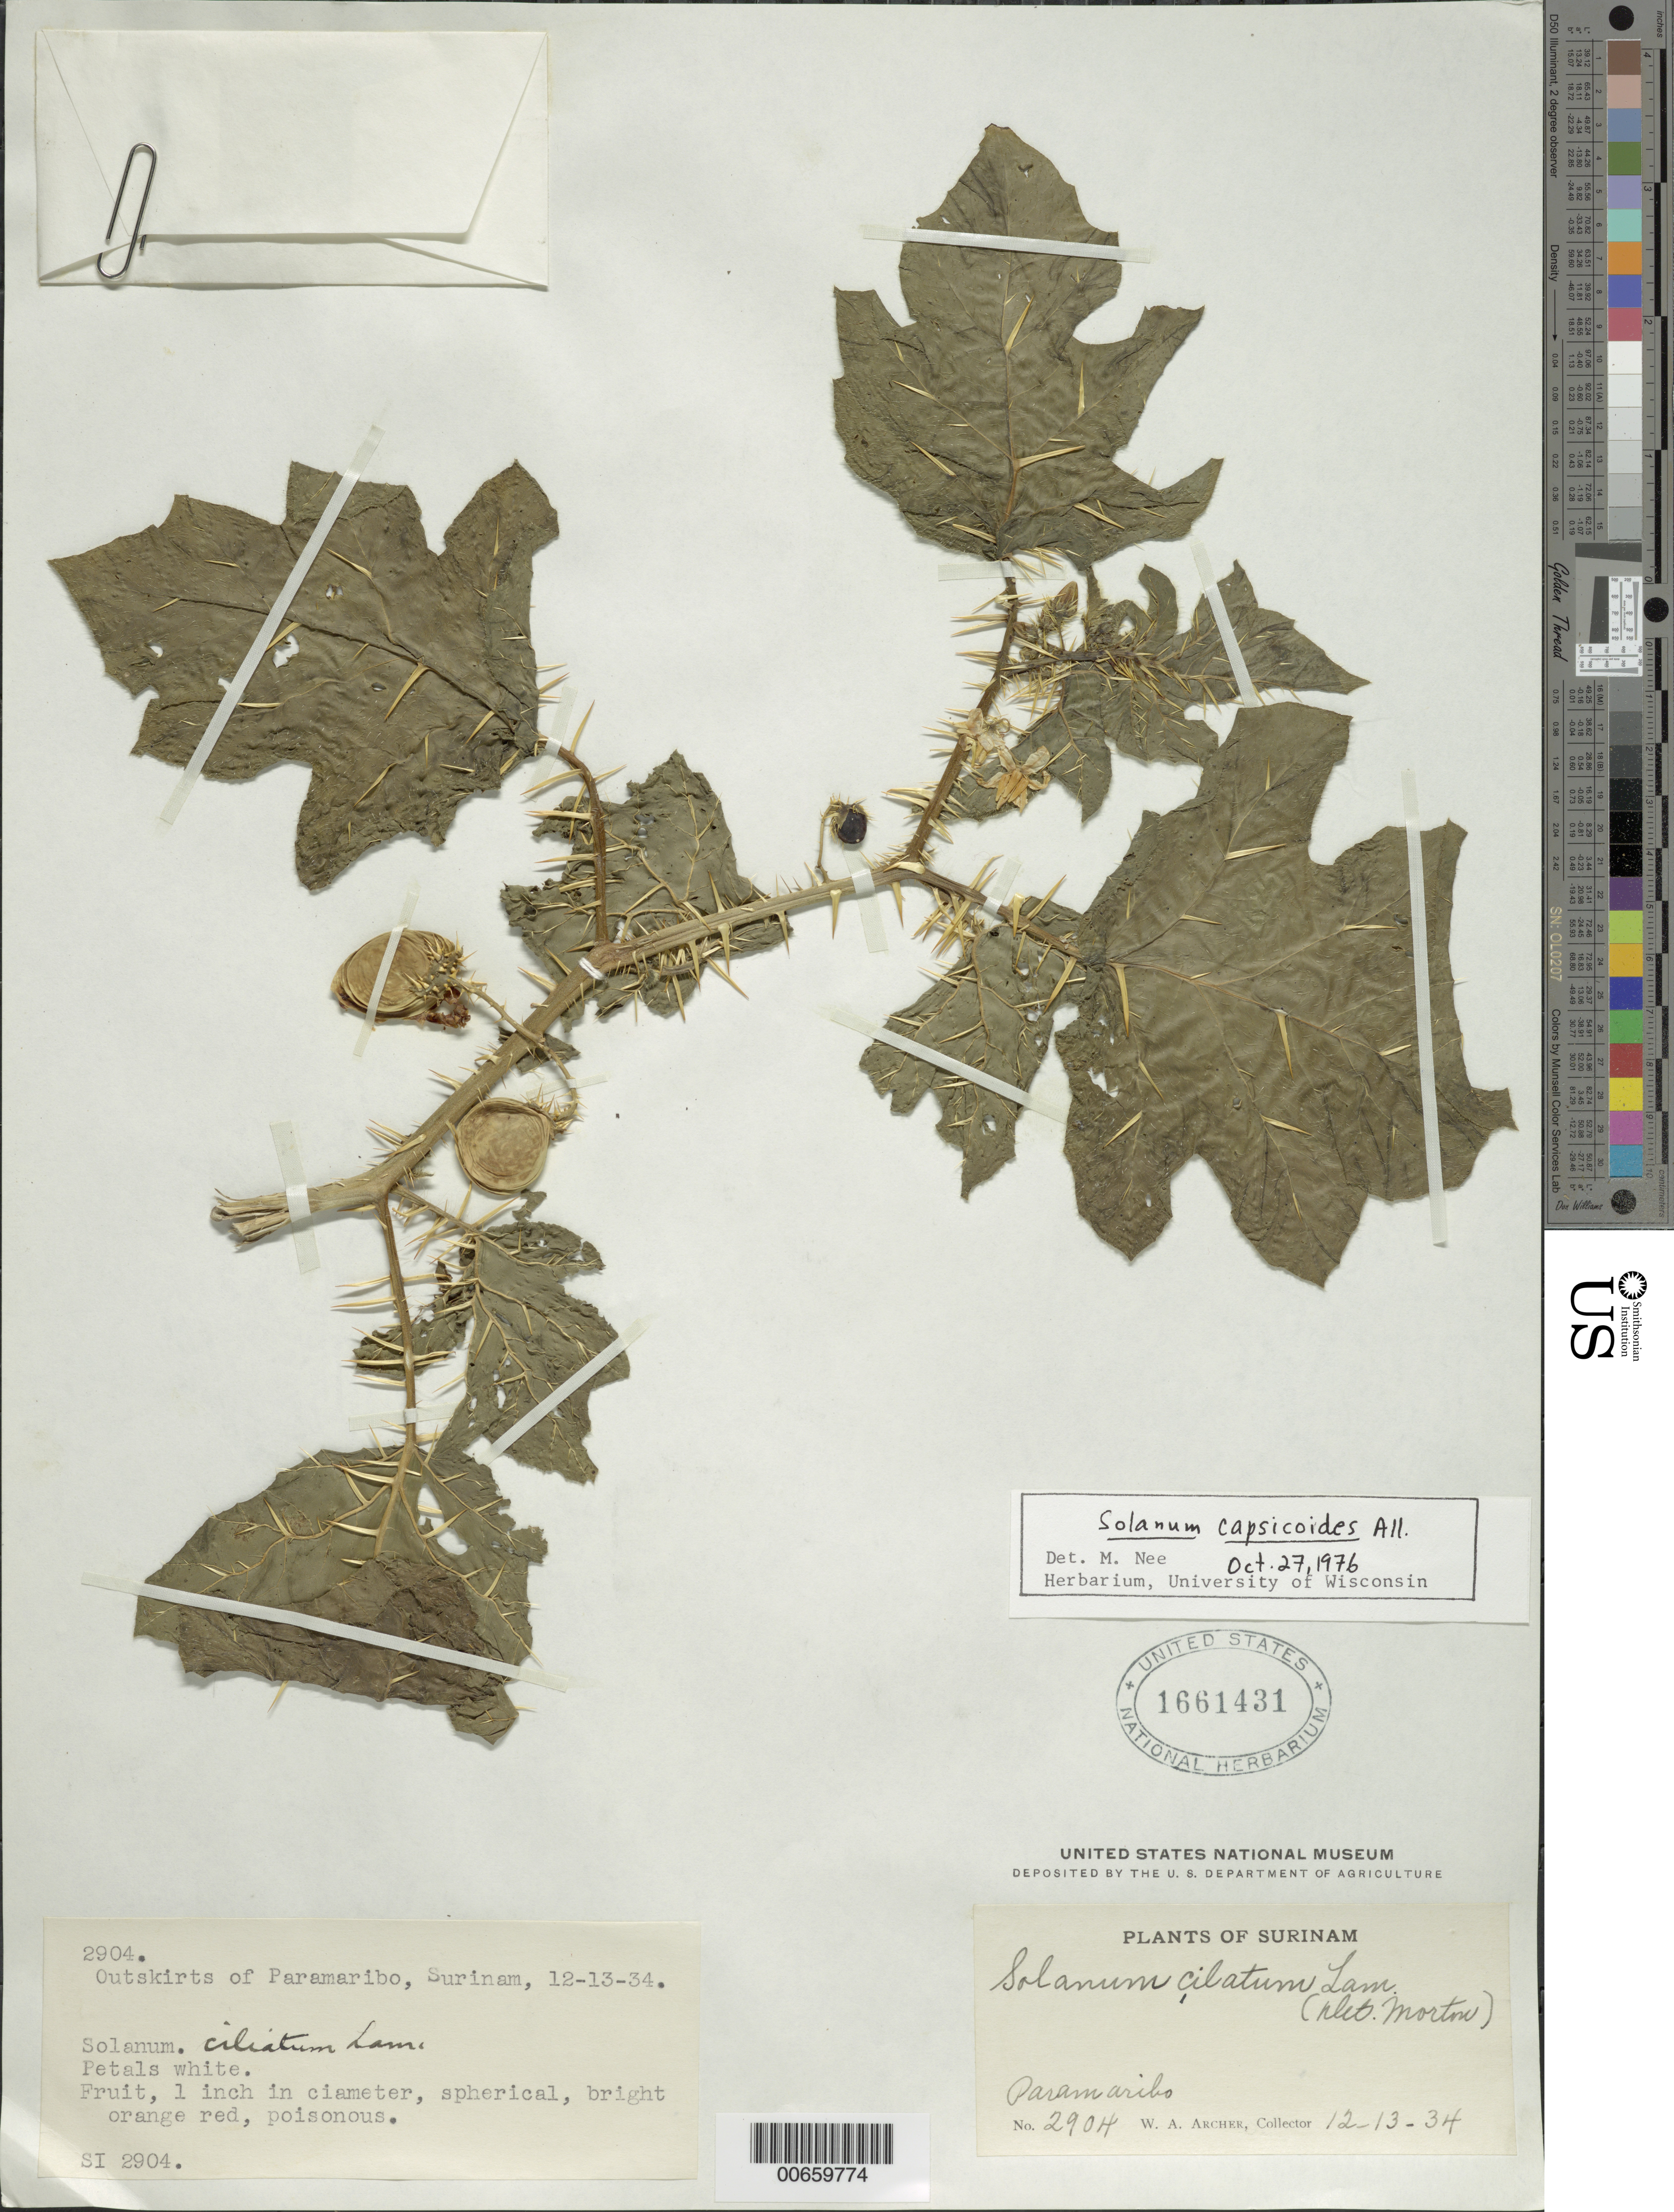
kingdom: Plantae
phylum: Tracheophyta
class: Magnoliopsida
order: Solanales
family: Solanaceae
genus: Solanum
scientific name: Solanum capsicoides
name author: All.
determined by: Nee, Michael H.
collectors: A. W. Archer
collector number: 2904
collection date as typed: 12 Dec 1934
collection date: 1934-12-12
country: Suriname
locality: Paramaribo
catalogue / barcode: US 1661431